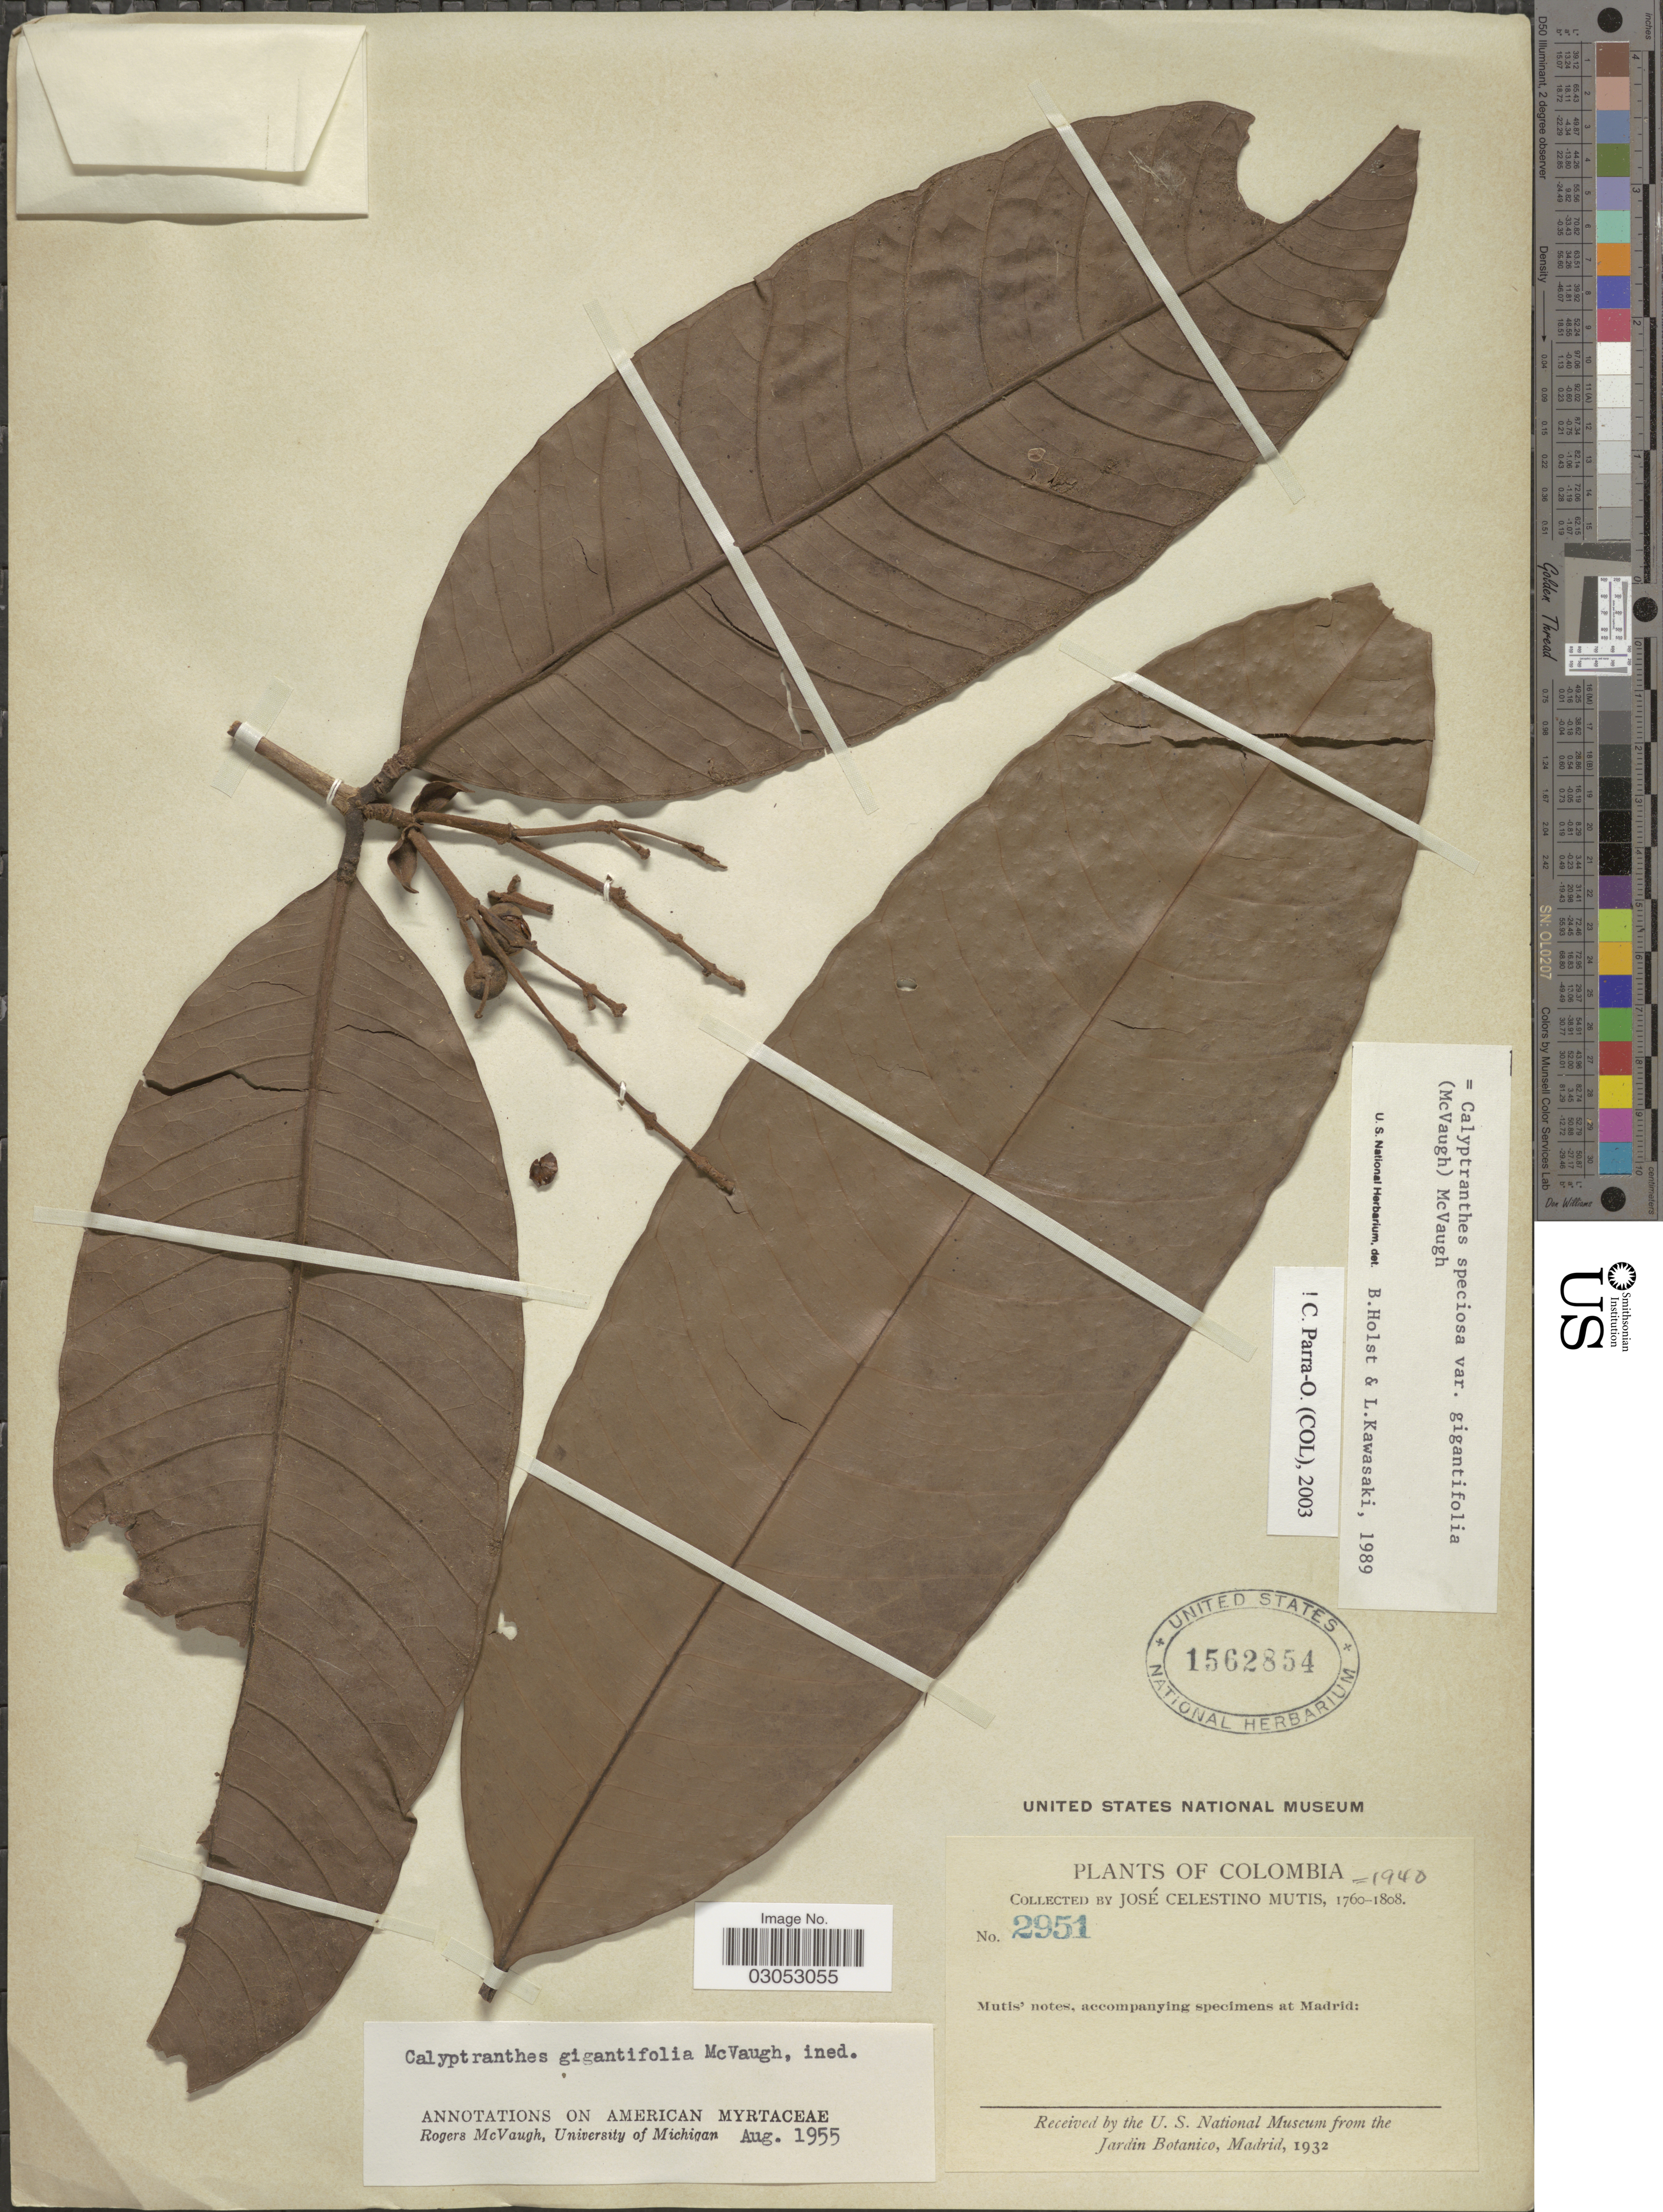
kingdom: Plantae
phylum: Tracheophyta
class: Magnoliopsida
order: Myrtales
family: Myrtaceae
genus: Myrcia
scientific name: Myrcia neospeciosa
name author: A.R. Lourenço & E. Lucas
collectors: J. C. B. Mutis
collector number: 2951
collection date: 1940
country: Colombia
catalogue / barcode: US 1562854